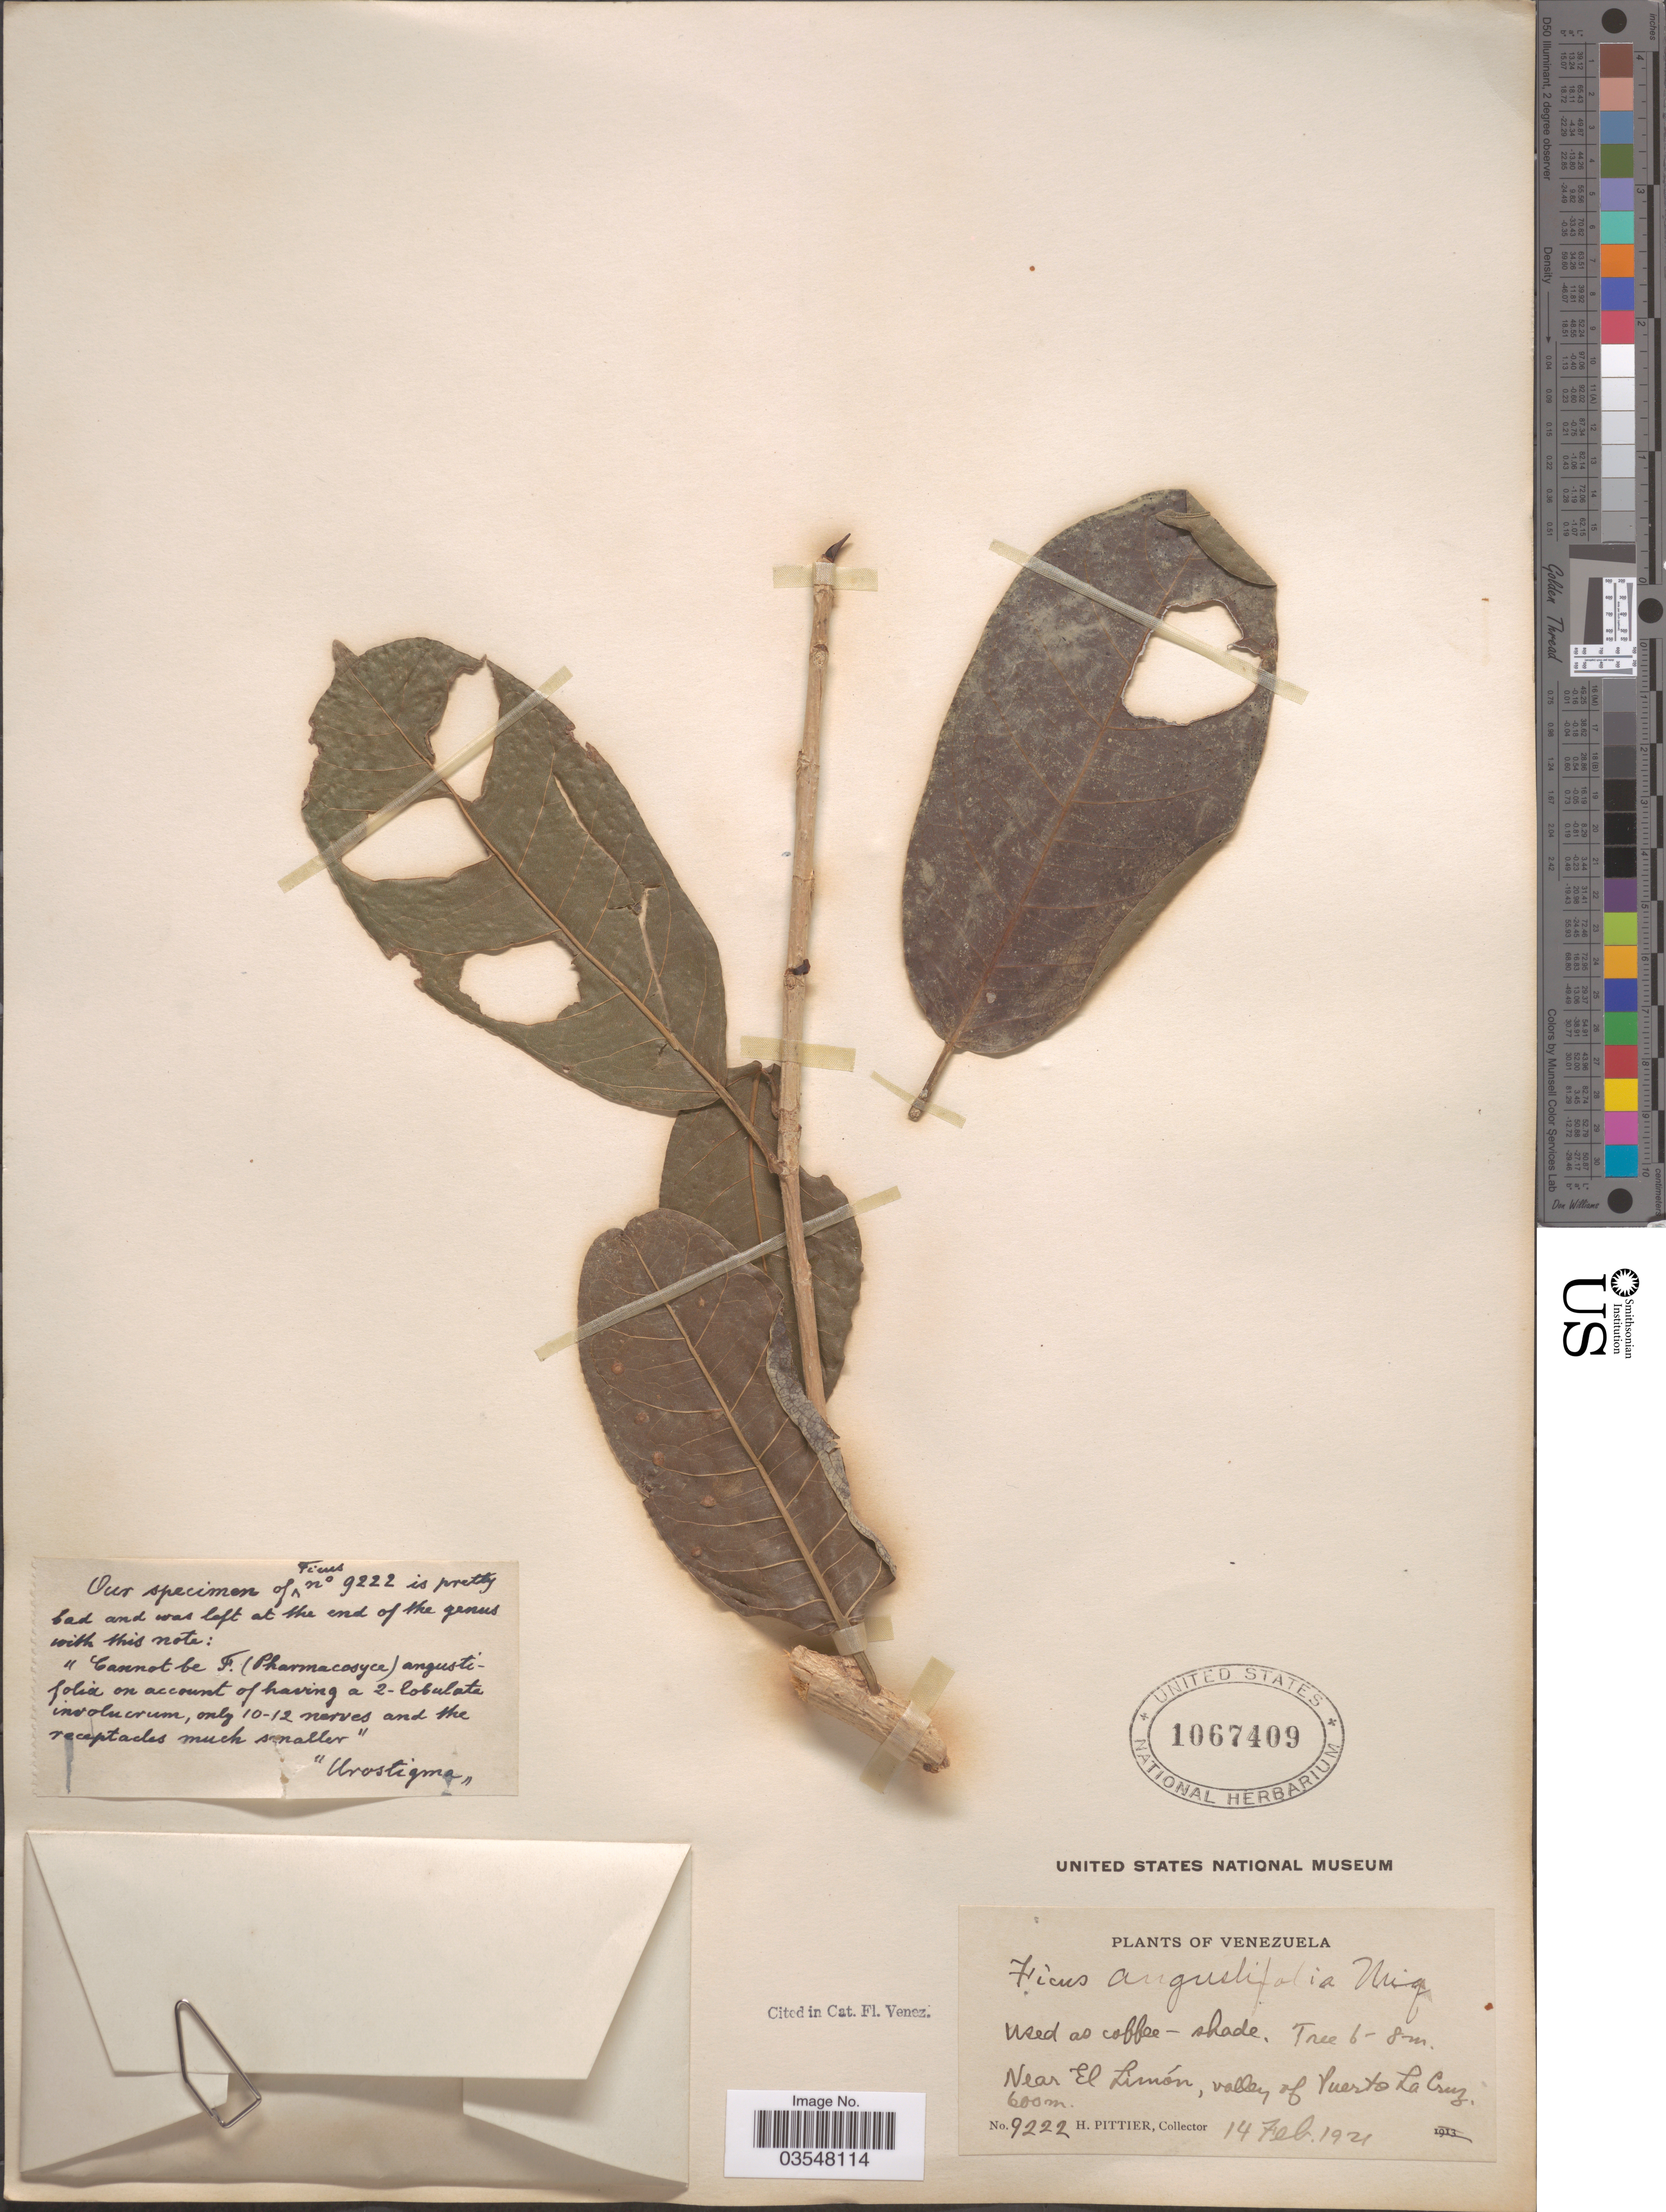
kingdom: Plantae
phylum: Tracheophyta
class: Magnoliopsida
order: Rosales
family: Moraceae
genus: Ficus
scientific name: Ficus amazonica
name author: (Miq.) Miq.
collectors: H. F. Pittier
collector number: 9222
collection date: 1921-02-14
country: Venezuela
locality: Near El Limón, valley of Puerto La Cruz.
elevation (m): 600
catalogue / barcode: US 1067409